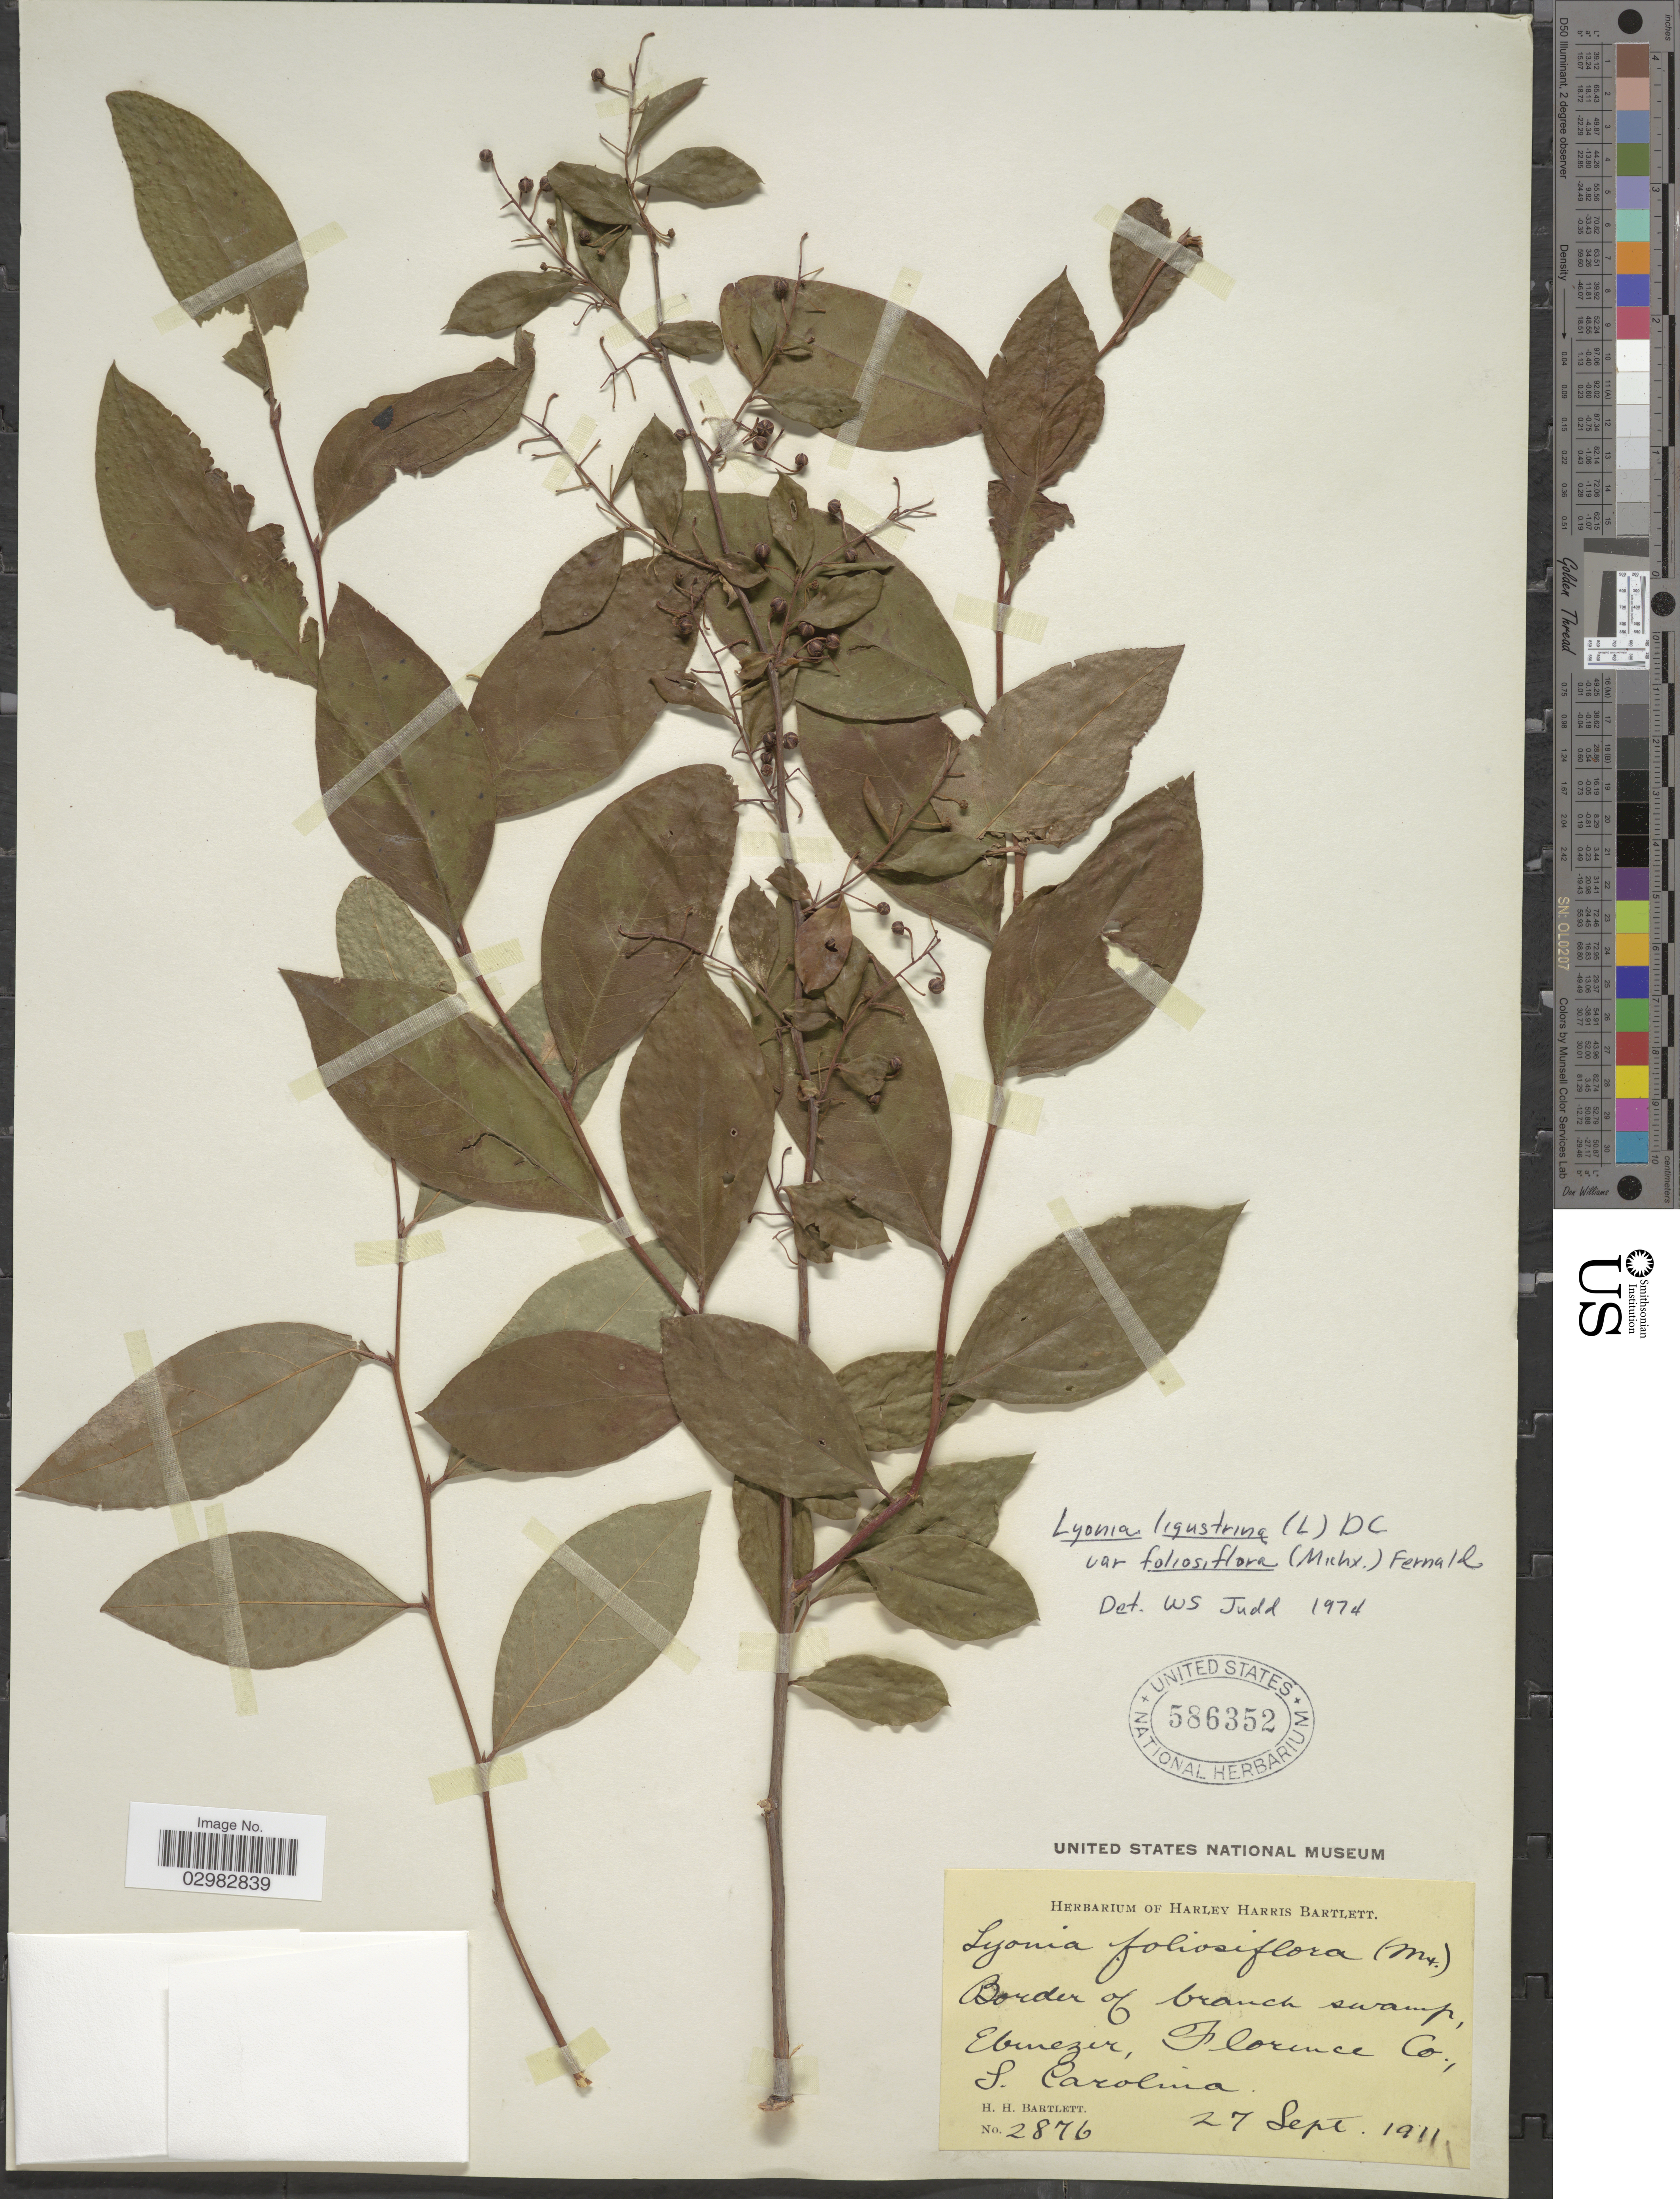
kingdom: Plantae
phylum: Tracheophyta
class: Magnoliopsida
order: Ericales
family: Ericaceae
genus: Lyonia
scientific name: Lyonia ligustrina var. foliosiflora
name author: (Michx.) Fernald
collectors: H. H. Bartlett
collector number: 2876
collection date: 1911-09-27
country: United States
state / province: South Carolina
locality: Border of branch swamp, Ebenezer, Florence Co., S. Carolina.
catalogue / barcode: US 586352